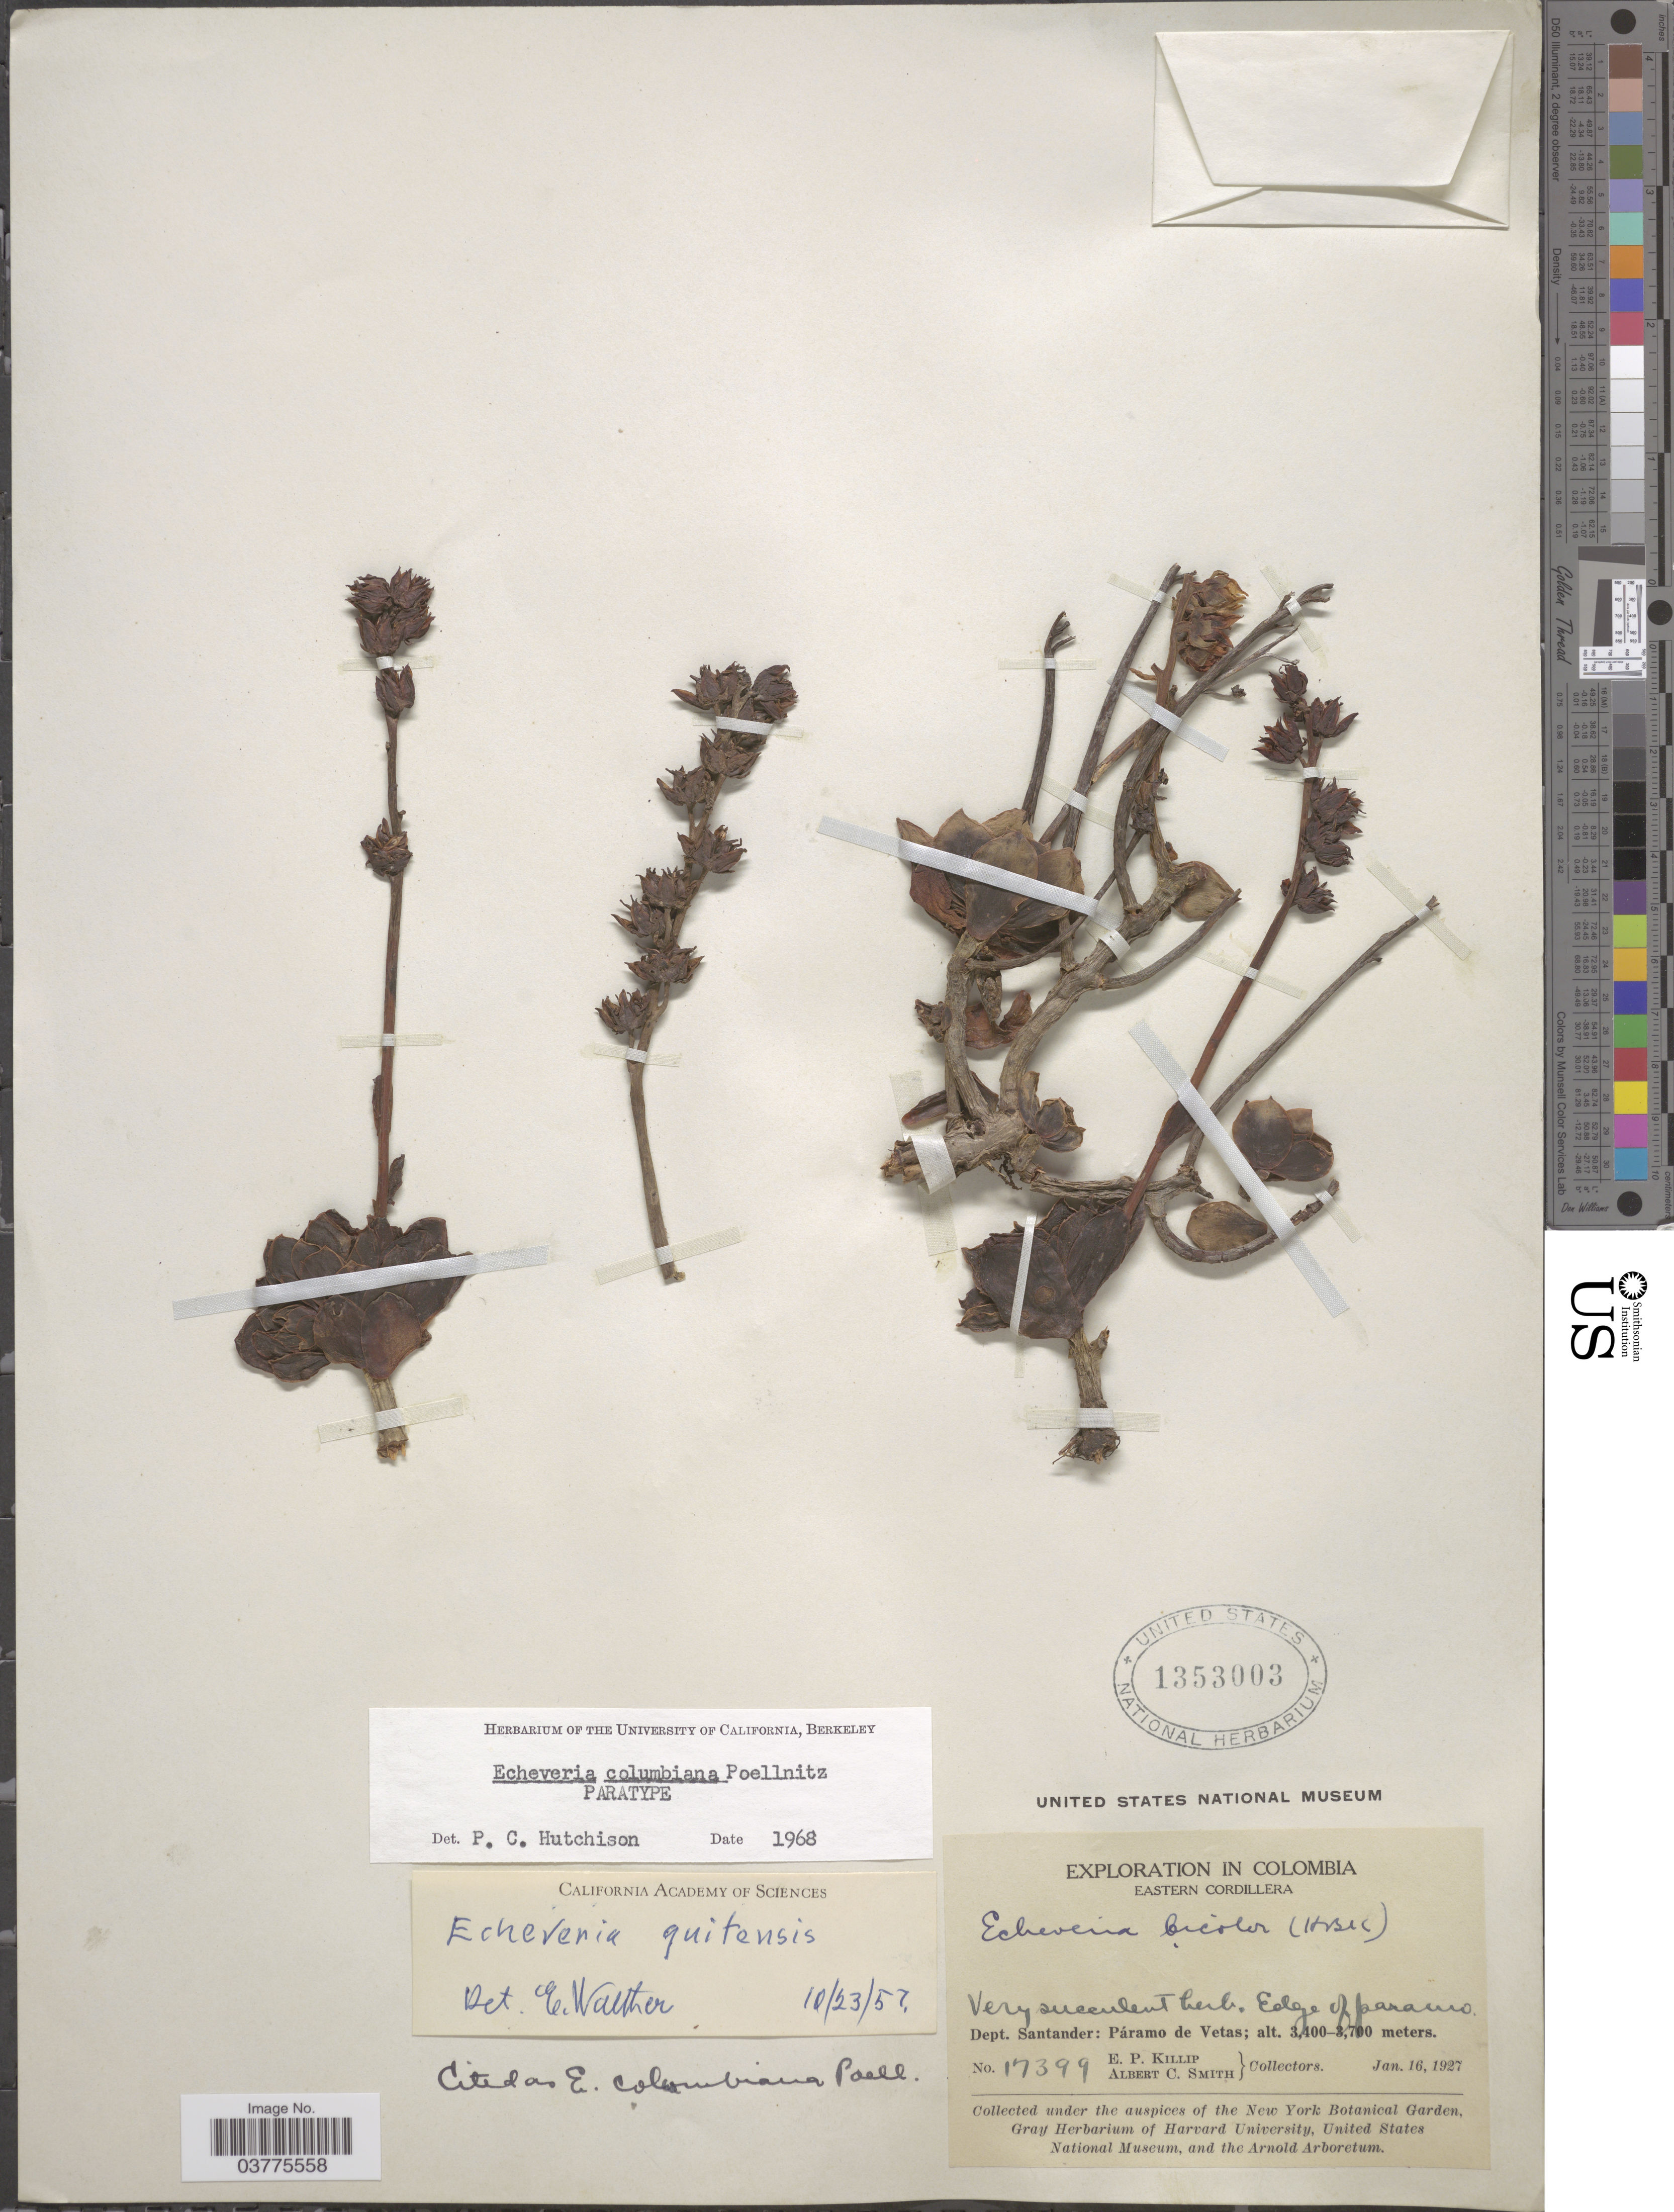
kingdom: Plantae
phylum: Tracheophyta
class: Magnoliopsida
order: Saxifragales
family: Crassulaceae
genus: Echeveria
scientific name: Echeveria columbiana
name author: Poelln.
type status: Syntype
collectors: E. P. Killip & A. C. Smith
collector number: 17399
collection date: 1927-01-16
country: Colombia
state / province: Santander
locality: Eastern Cordillera. Edge of paramo. Dept. Santander: Páramo de Vetas.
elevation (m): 3400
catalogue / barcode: US 1353003